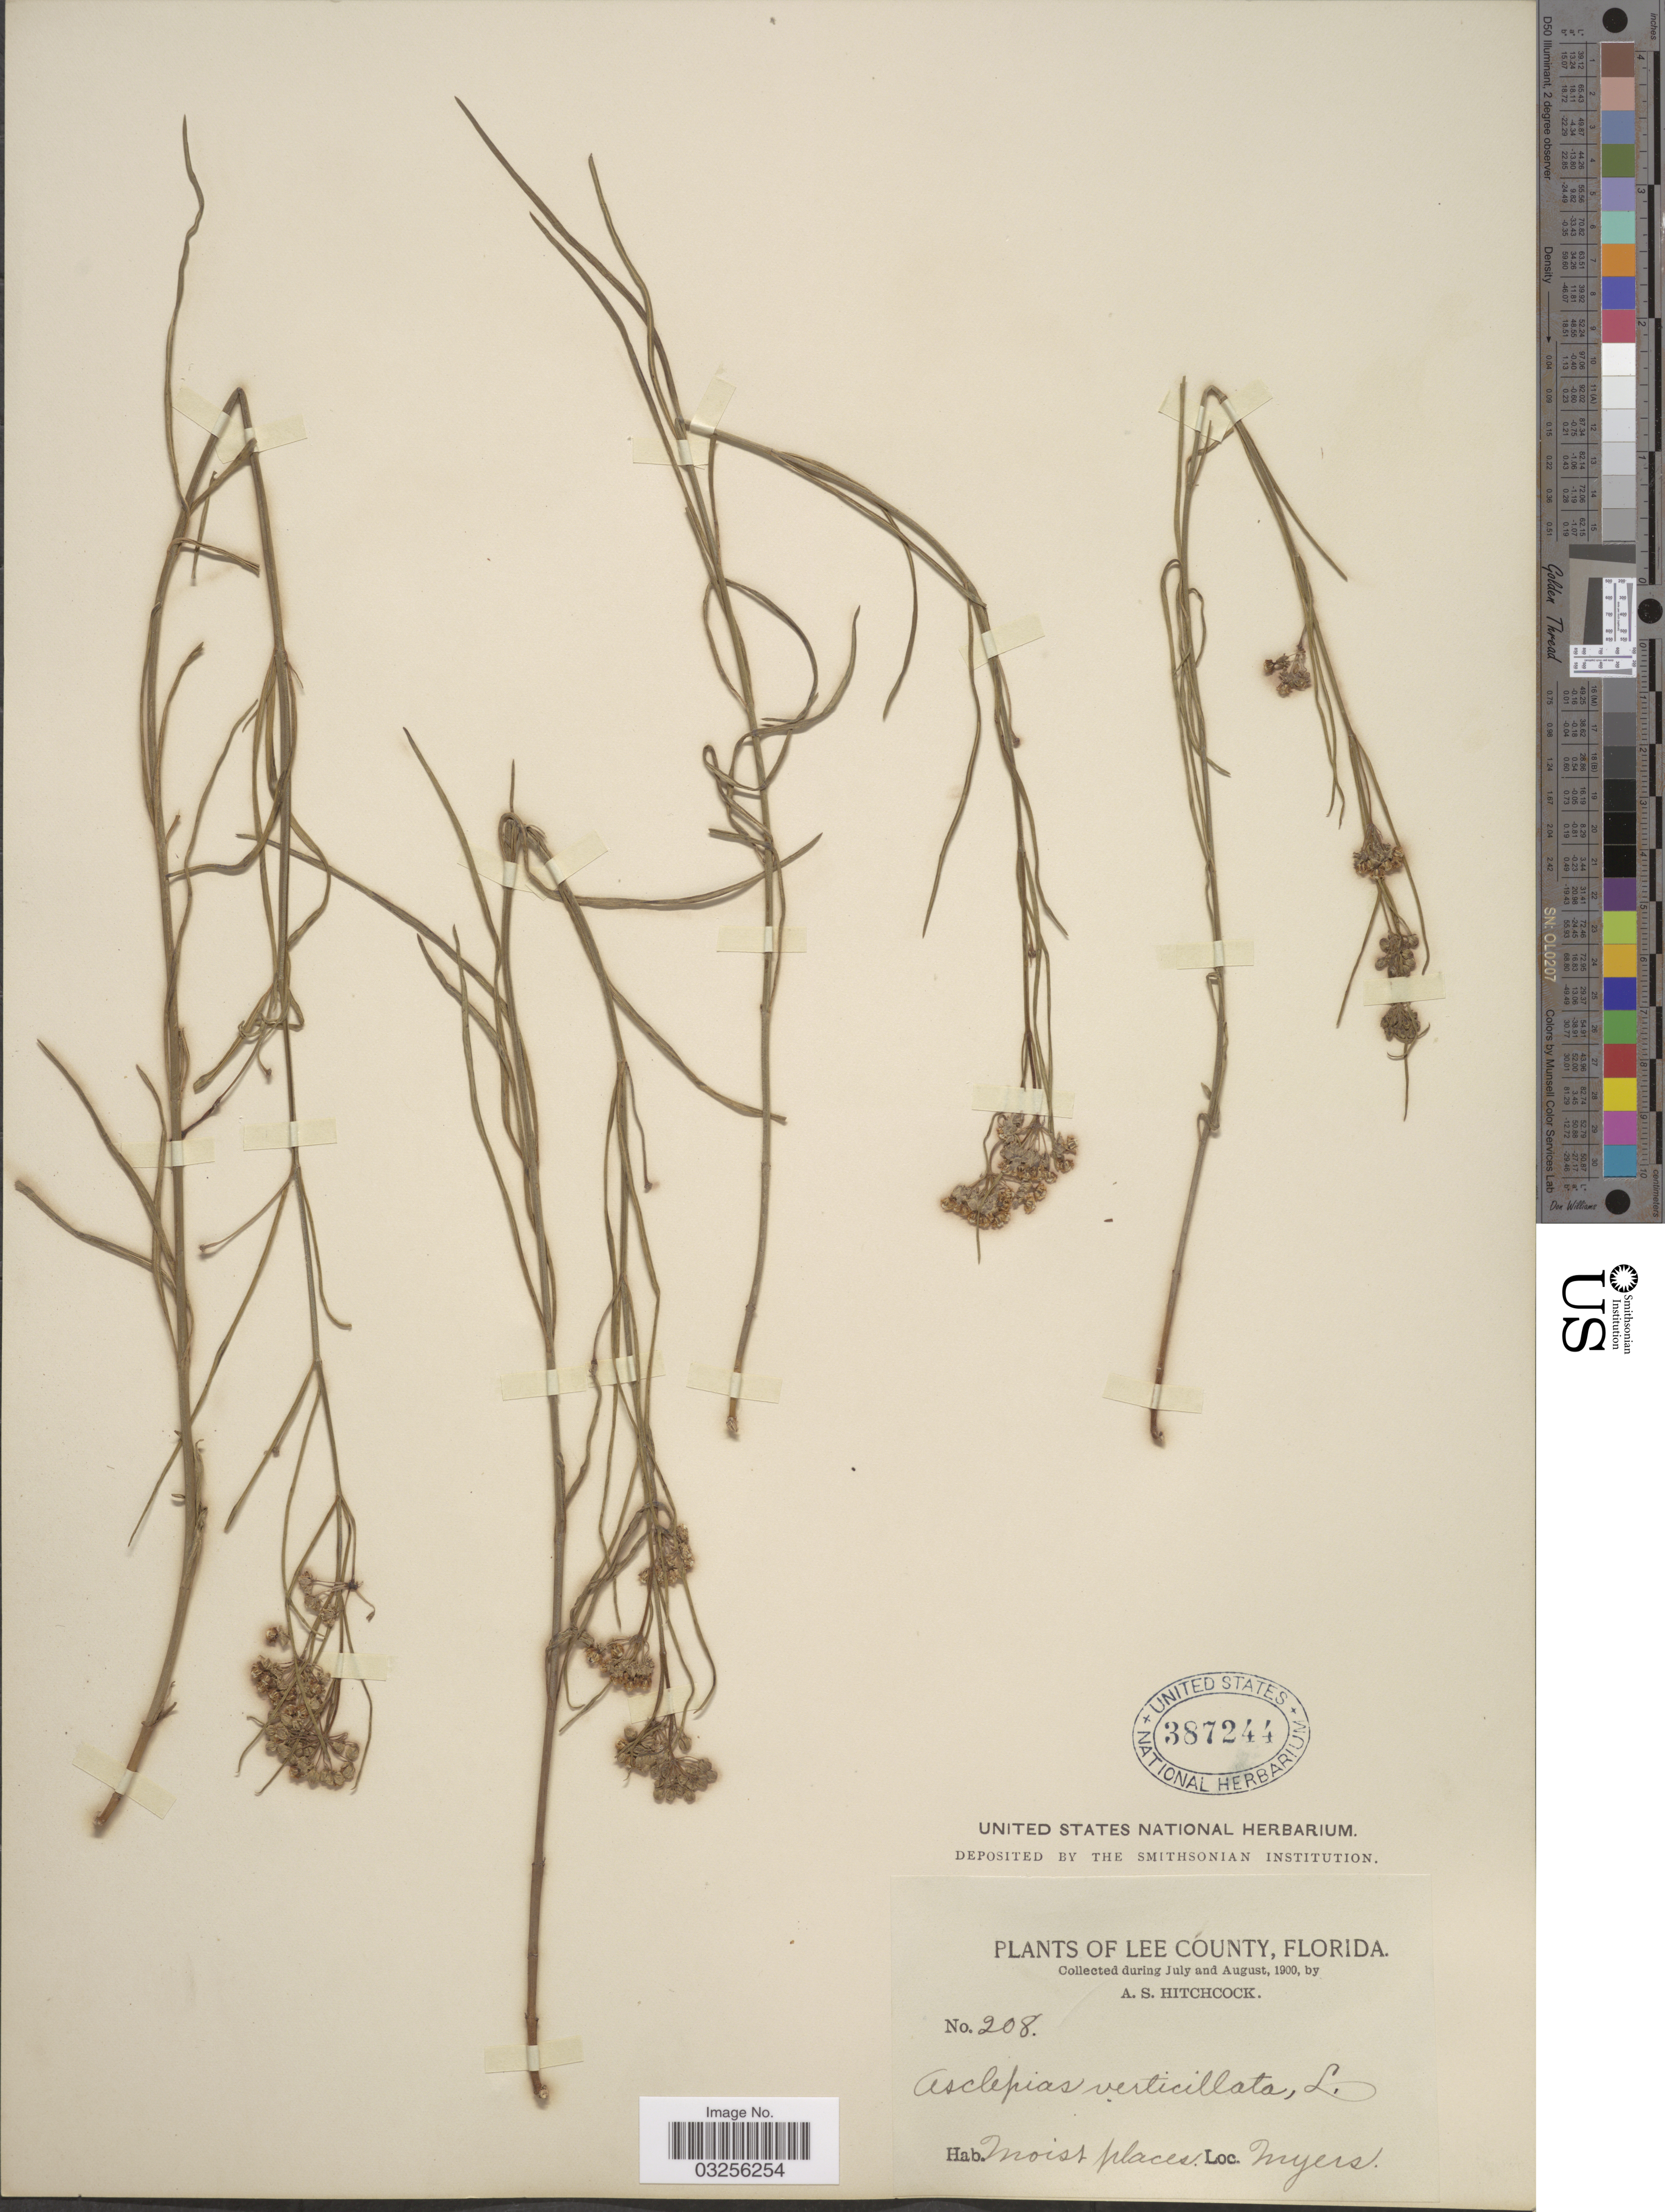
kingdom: Plantae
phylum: Tracheophyta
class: Magnoliopsida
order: Gentianales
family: Apocynaceae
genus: Asclepias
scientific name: Asclepias verticillata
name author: L.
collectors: A. S. Hitchcock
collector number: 208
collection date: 1900-07/1900-08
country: United States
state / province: Florida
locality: Lee County. Myers.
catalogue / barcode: US 387244